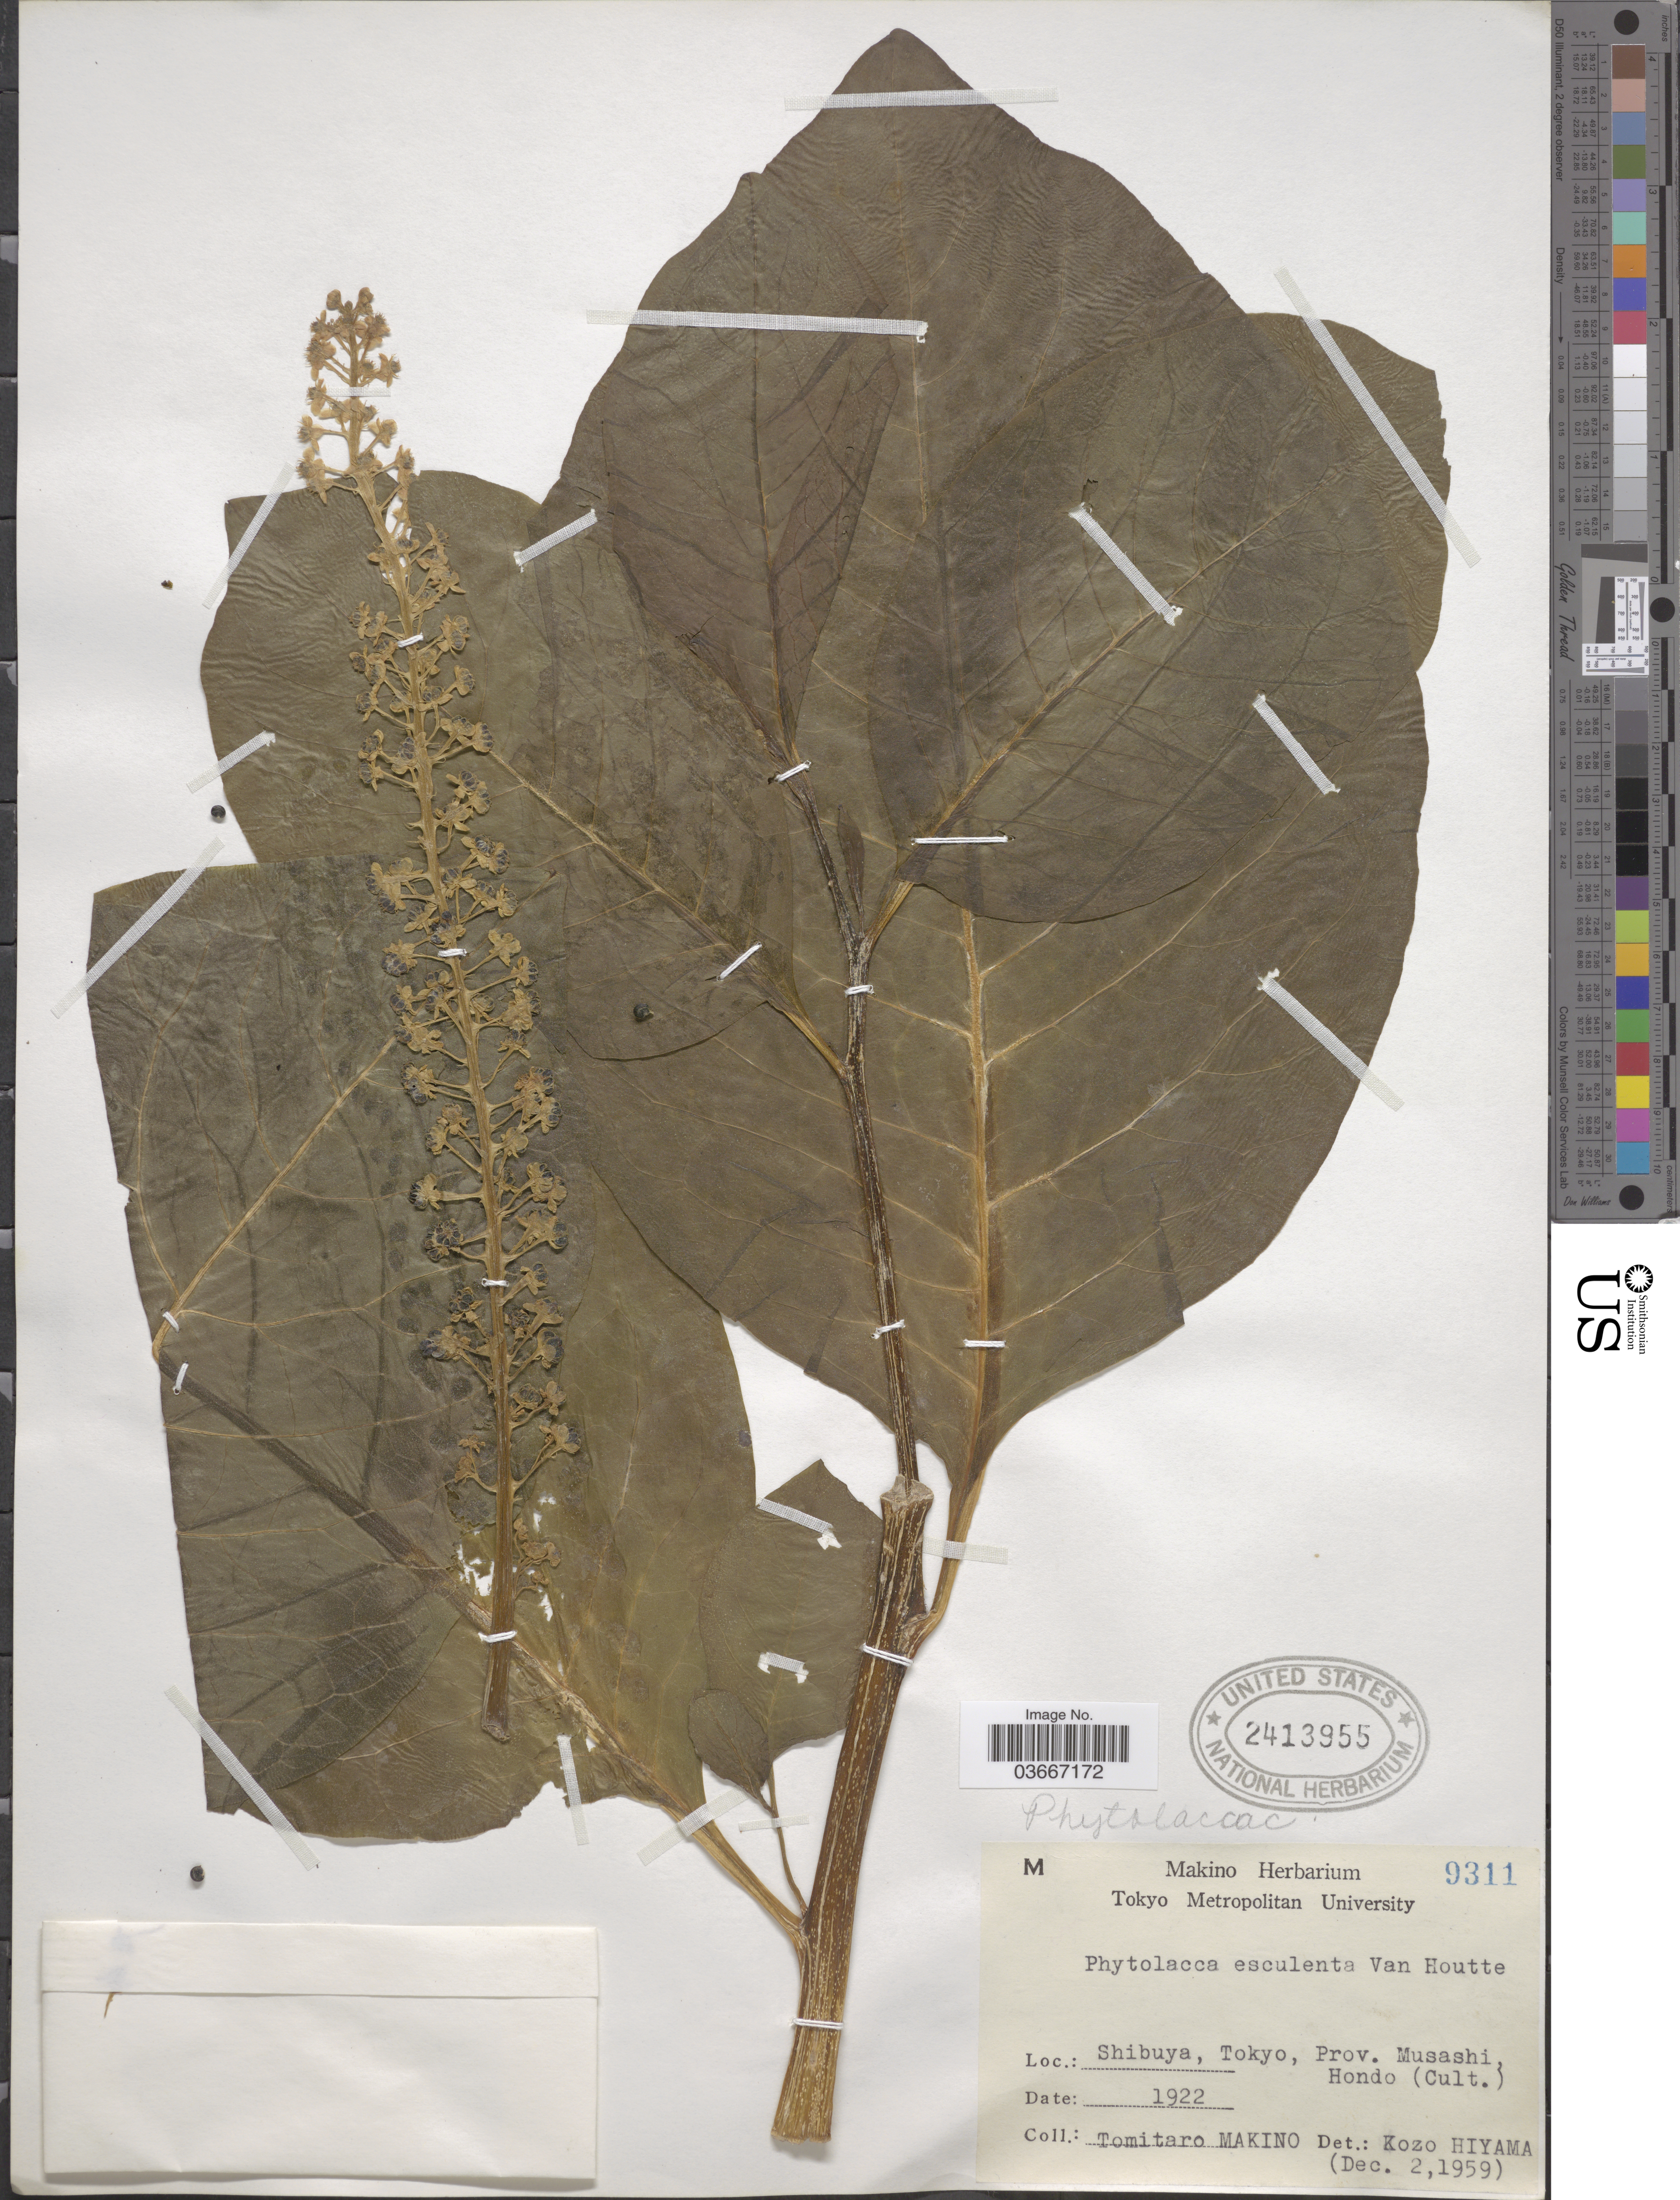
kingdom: Plantae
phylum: Tracheophyta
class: Magnoliopsida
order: Caryophyllales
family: Phytolaccaceae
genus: Phytolacca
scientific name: Phytolacca esculenta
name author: Van Houtte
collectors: T. Makino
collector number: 9311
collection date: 1922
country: Japan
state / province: Tokyo, Federal City of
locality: Shibuya, Tokyo, Prov. Musashi Hondo.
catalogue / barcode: US 2413955